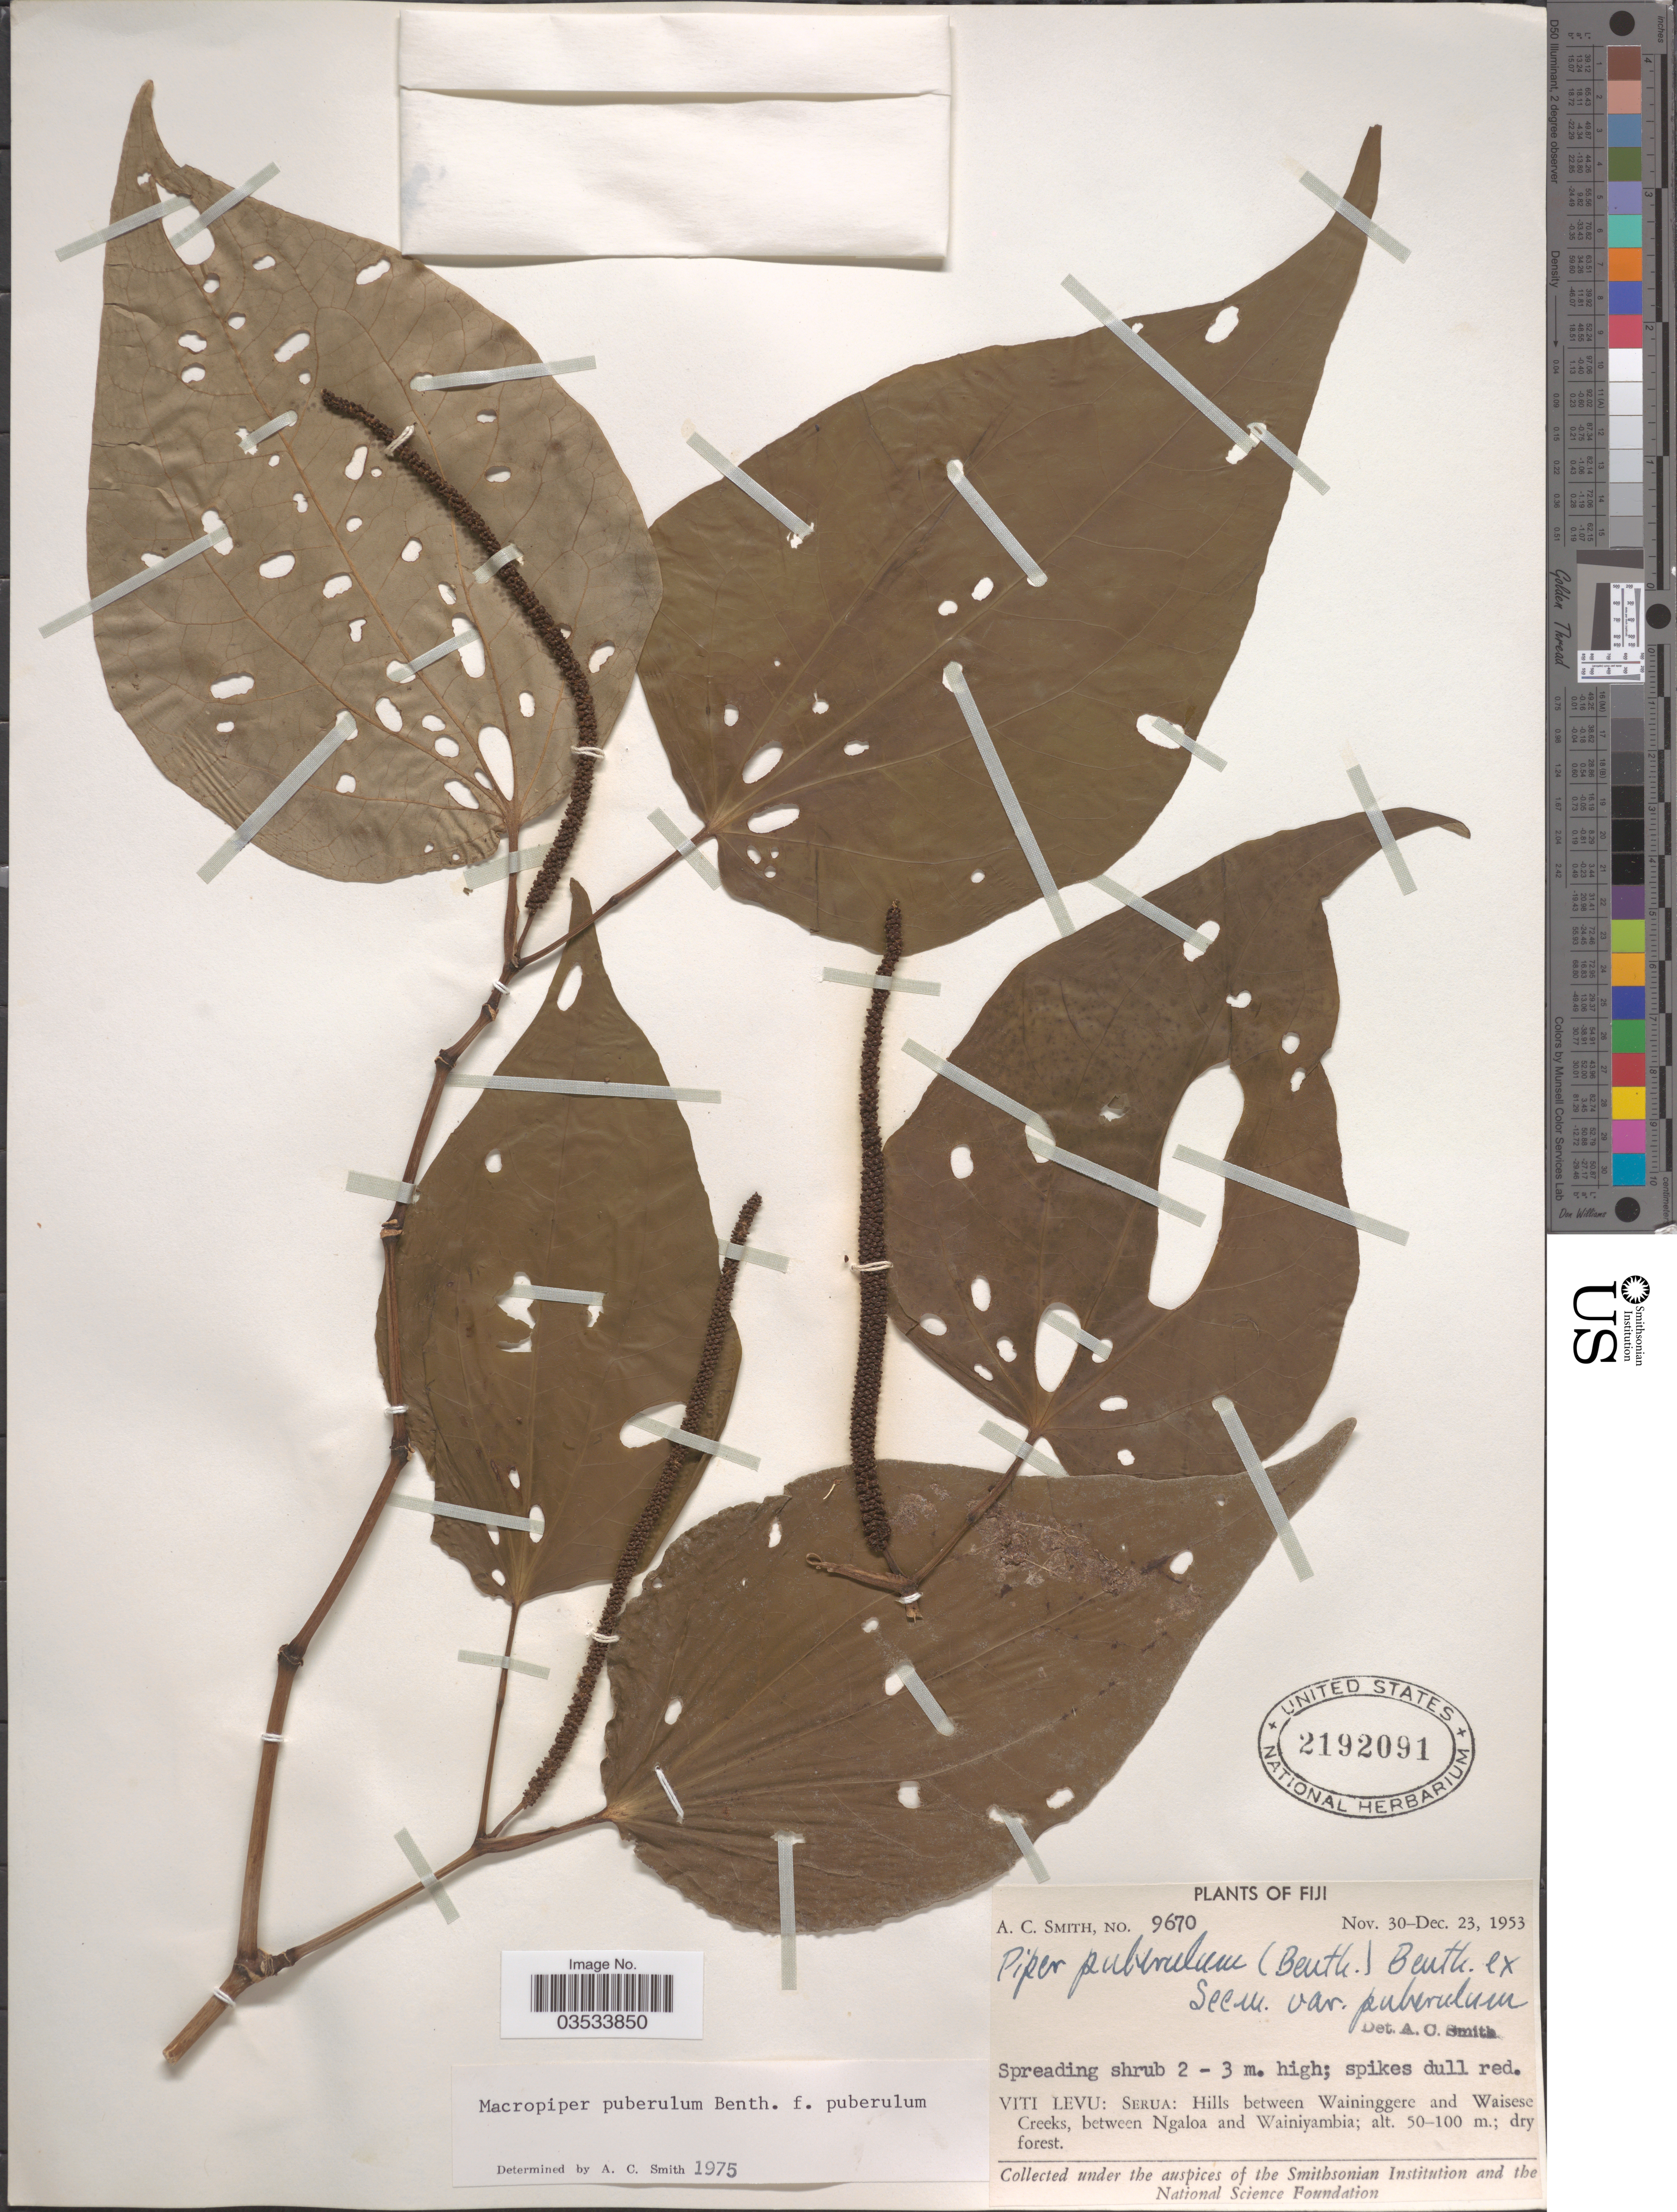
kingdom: Plantae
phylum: Tracheophyta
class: Magnoliopsida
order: Piperales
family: Piperaceae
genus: Piper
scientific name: Piper puberulum var. glabrum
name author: (C. DC.) C.A. Sm.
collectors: A. C. Smith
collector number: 9670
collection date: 1953-11-30/1953-12-23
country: Fiji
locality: Viti Levu: Serua: Hills between Waininggere and Waisese Creeks, between Ngaloa and Wainiyambia.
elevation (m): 50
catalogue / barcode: US 2192091